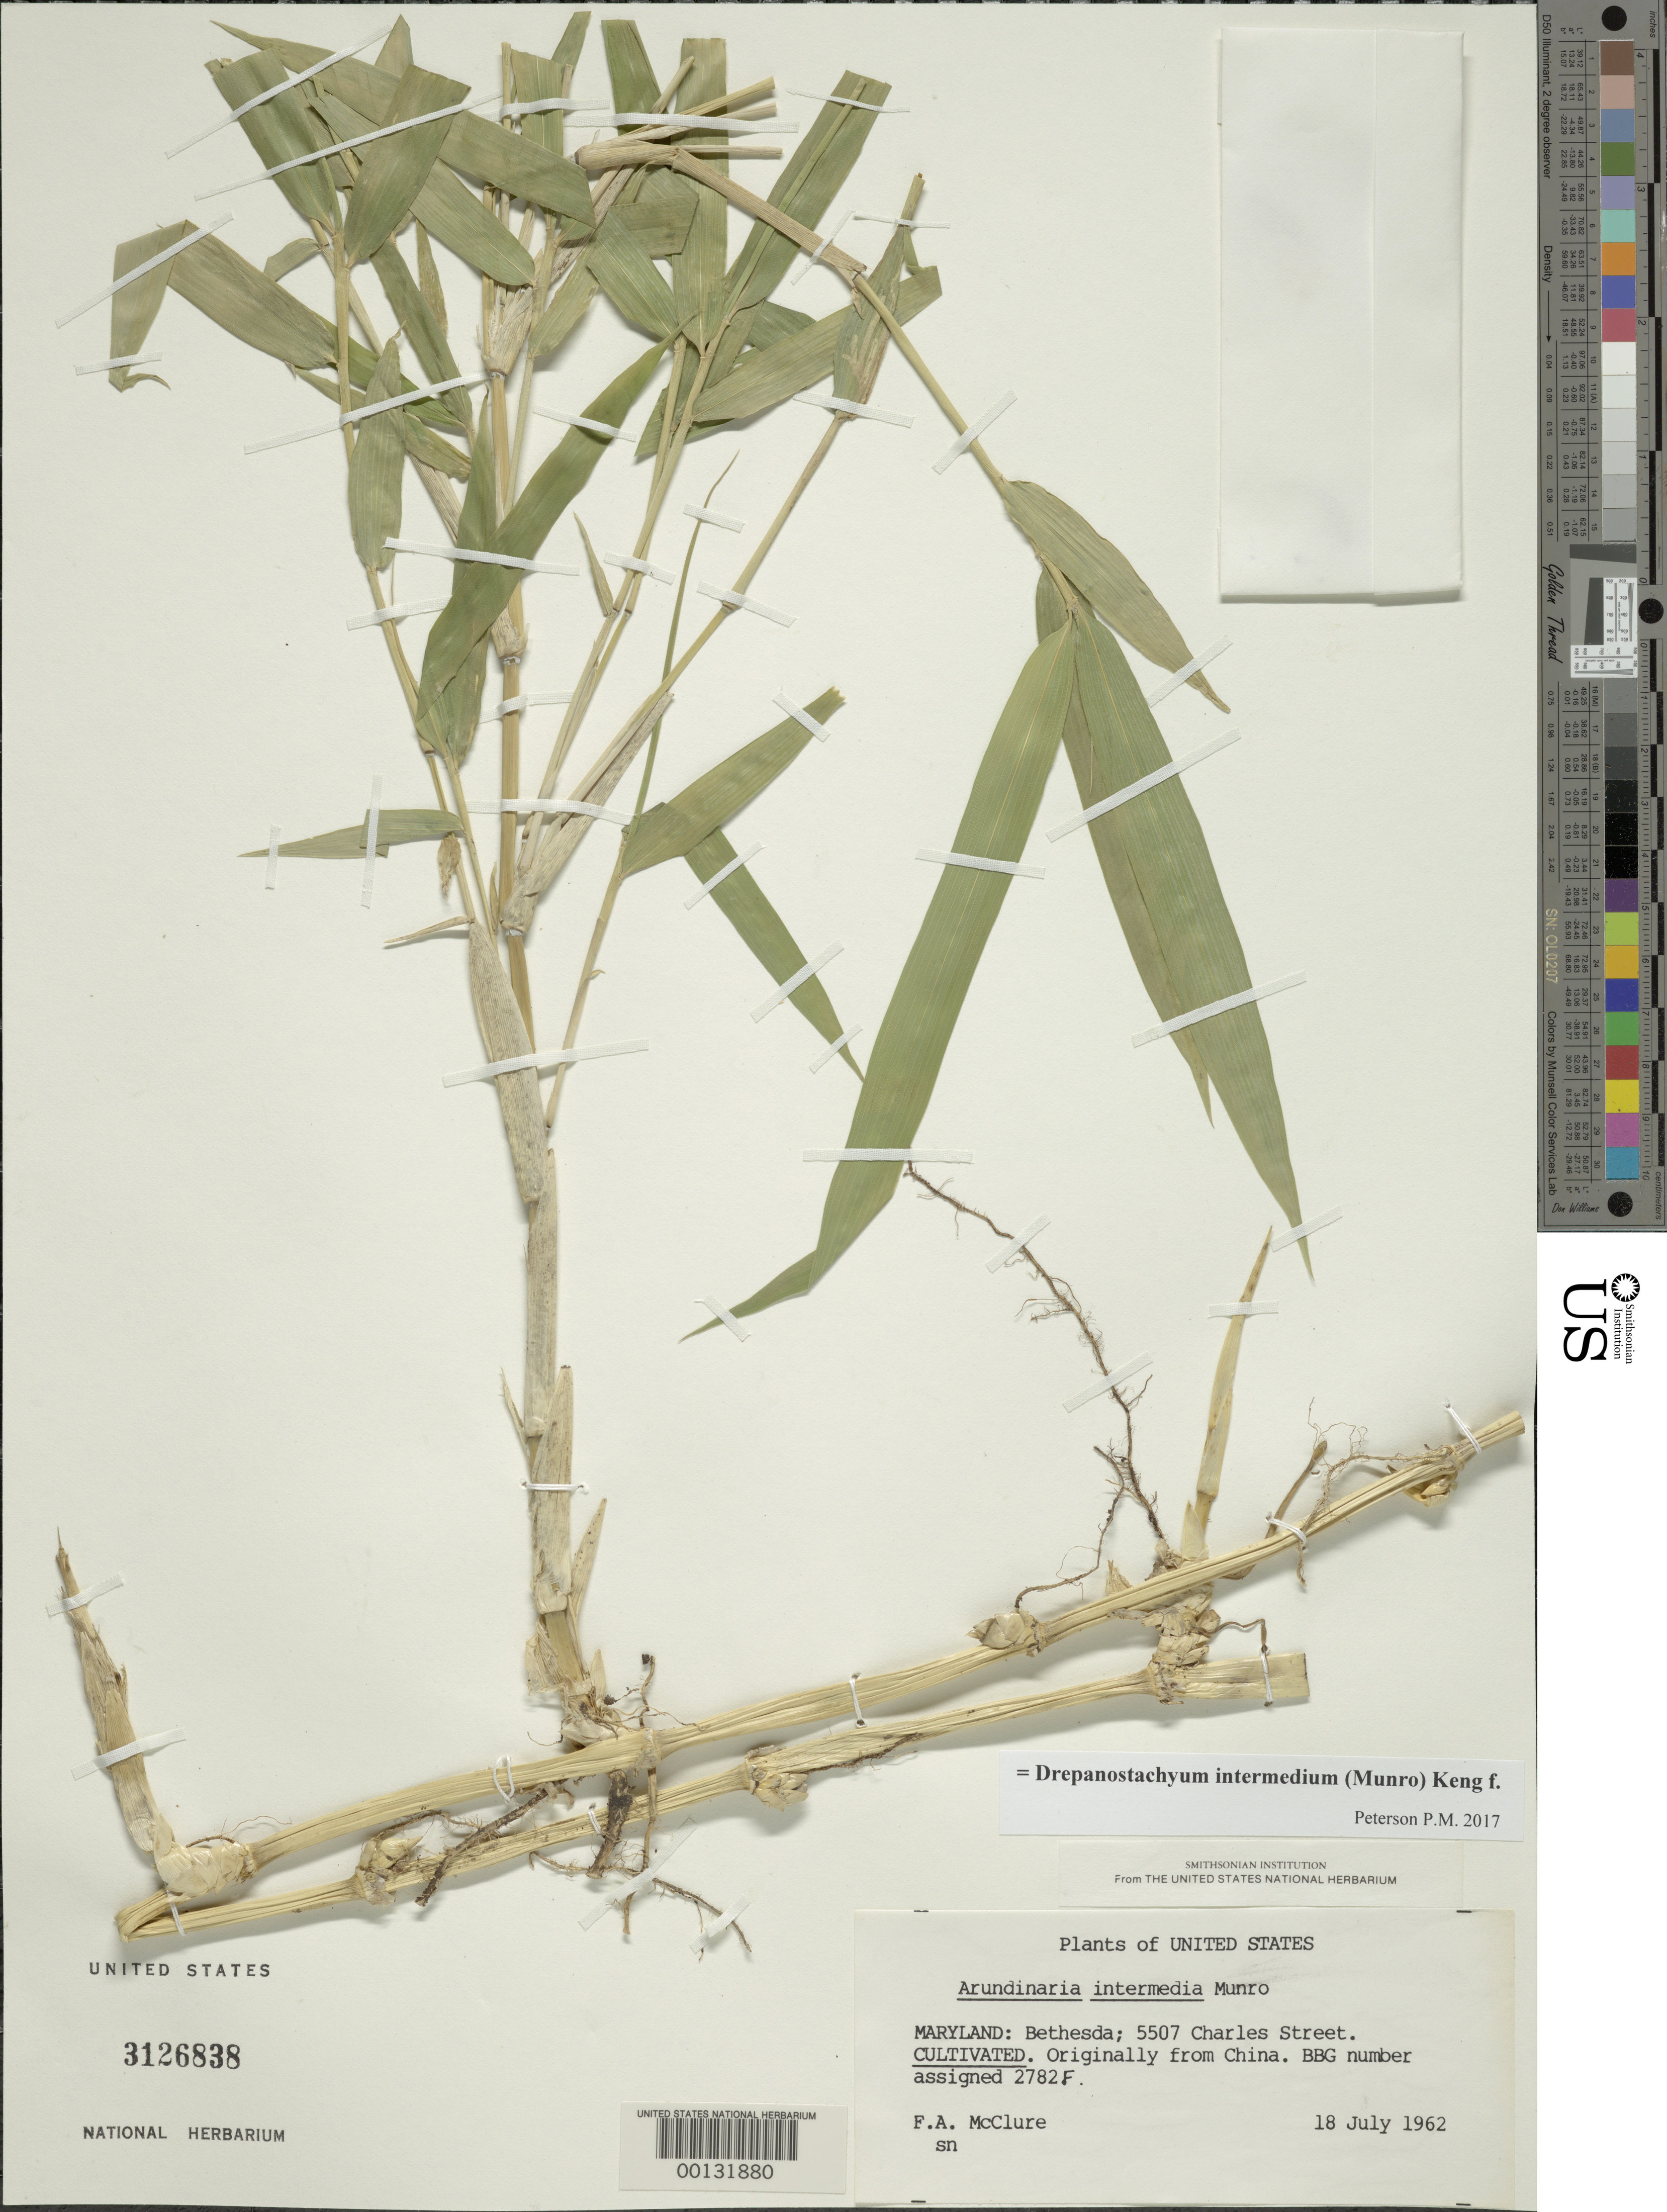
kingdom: Plantae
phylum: Tracheophyta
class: Liliopsida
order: Poales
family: Poaceae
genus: Arundinaria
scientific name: Arundinaria intermedia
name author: Munro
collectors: F. A. McClure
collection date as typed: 18 Jul 1962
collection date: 1962-07-18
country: United States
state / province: Maryland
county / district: Montgomery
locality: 5507 Charles Street, Bethesda (McClure's garden)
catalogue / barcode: US 3126838